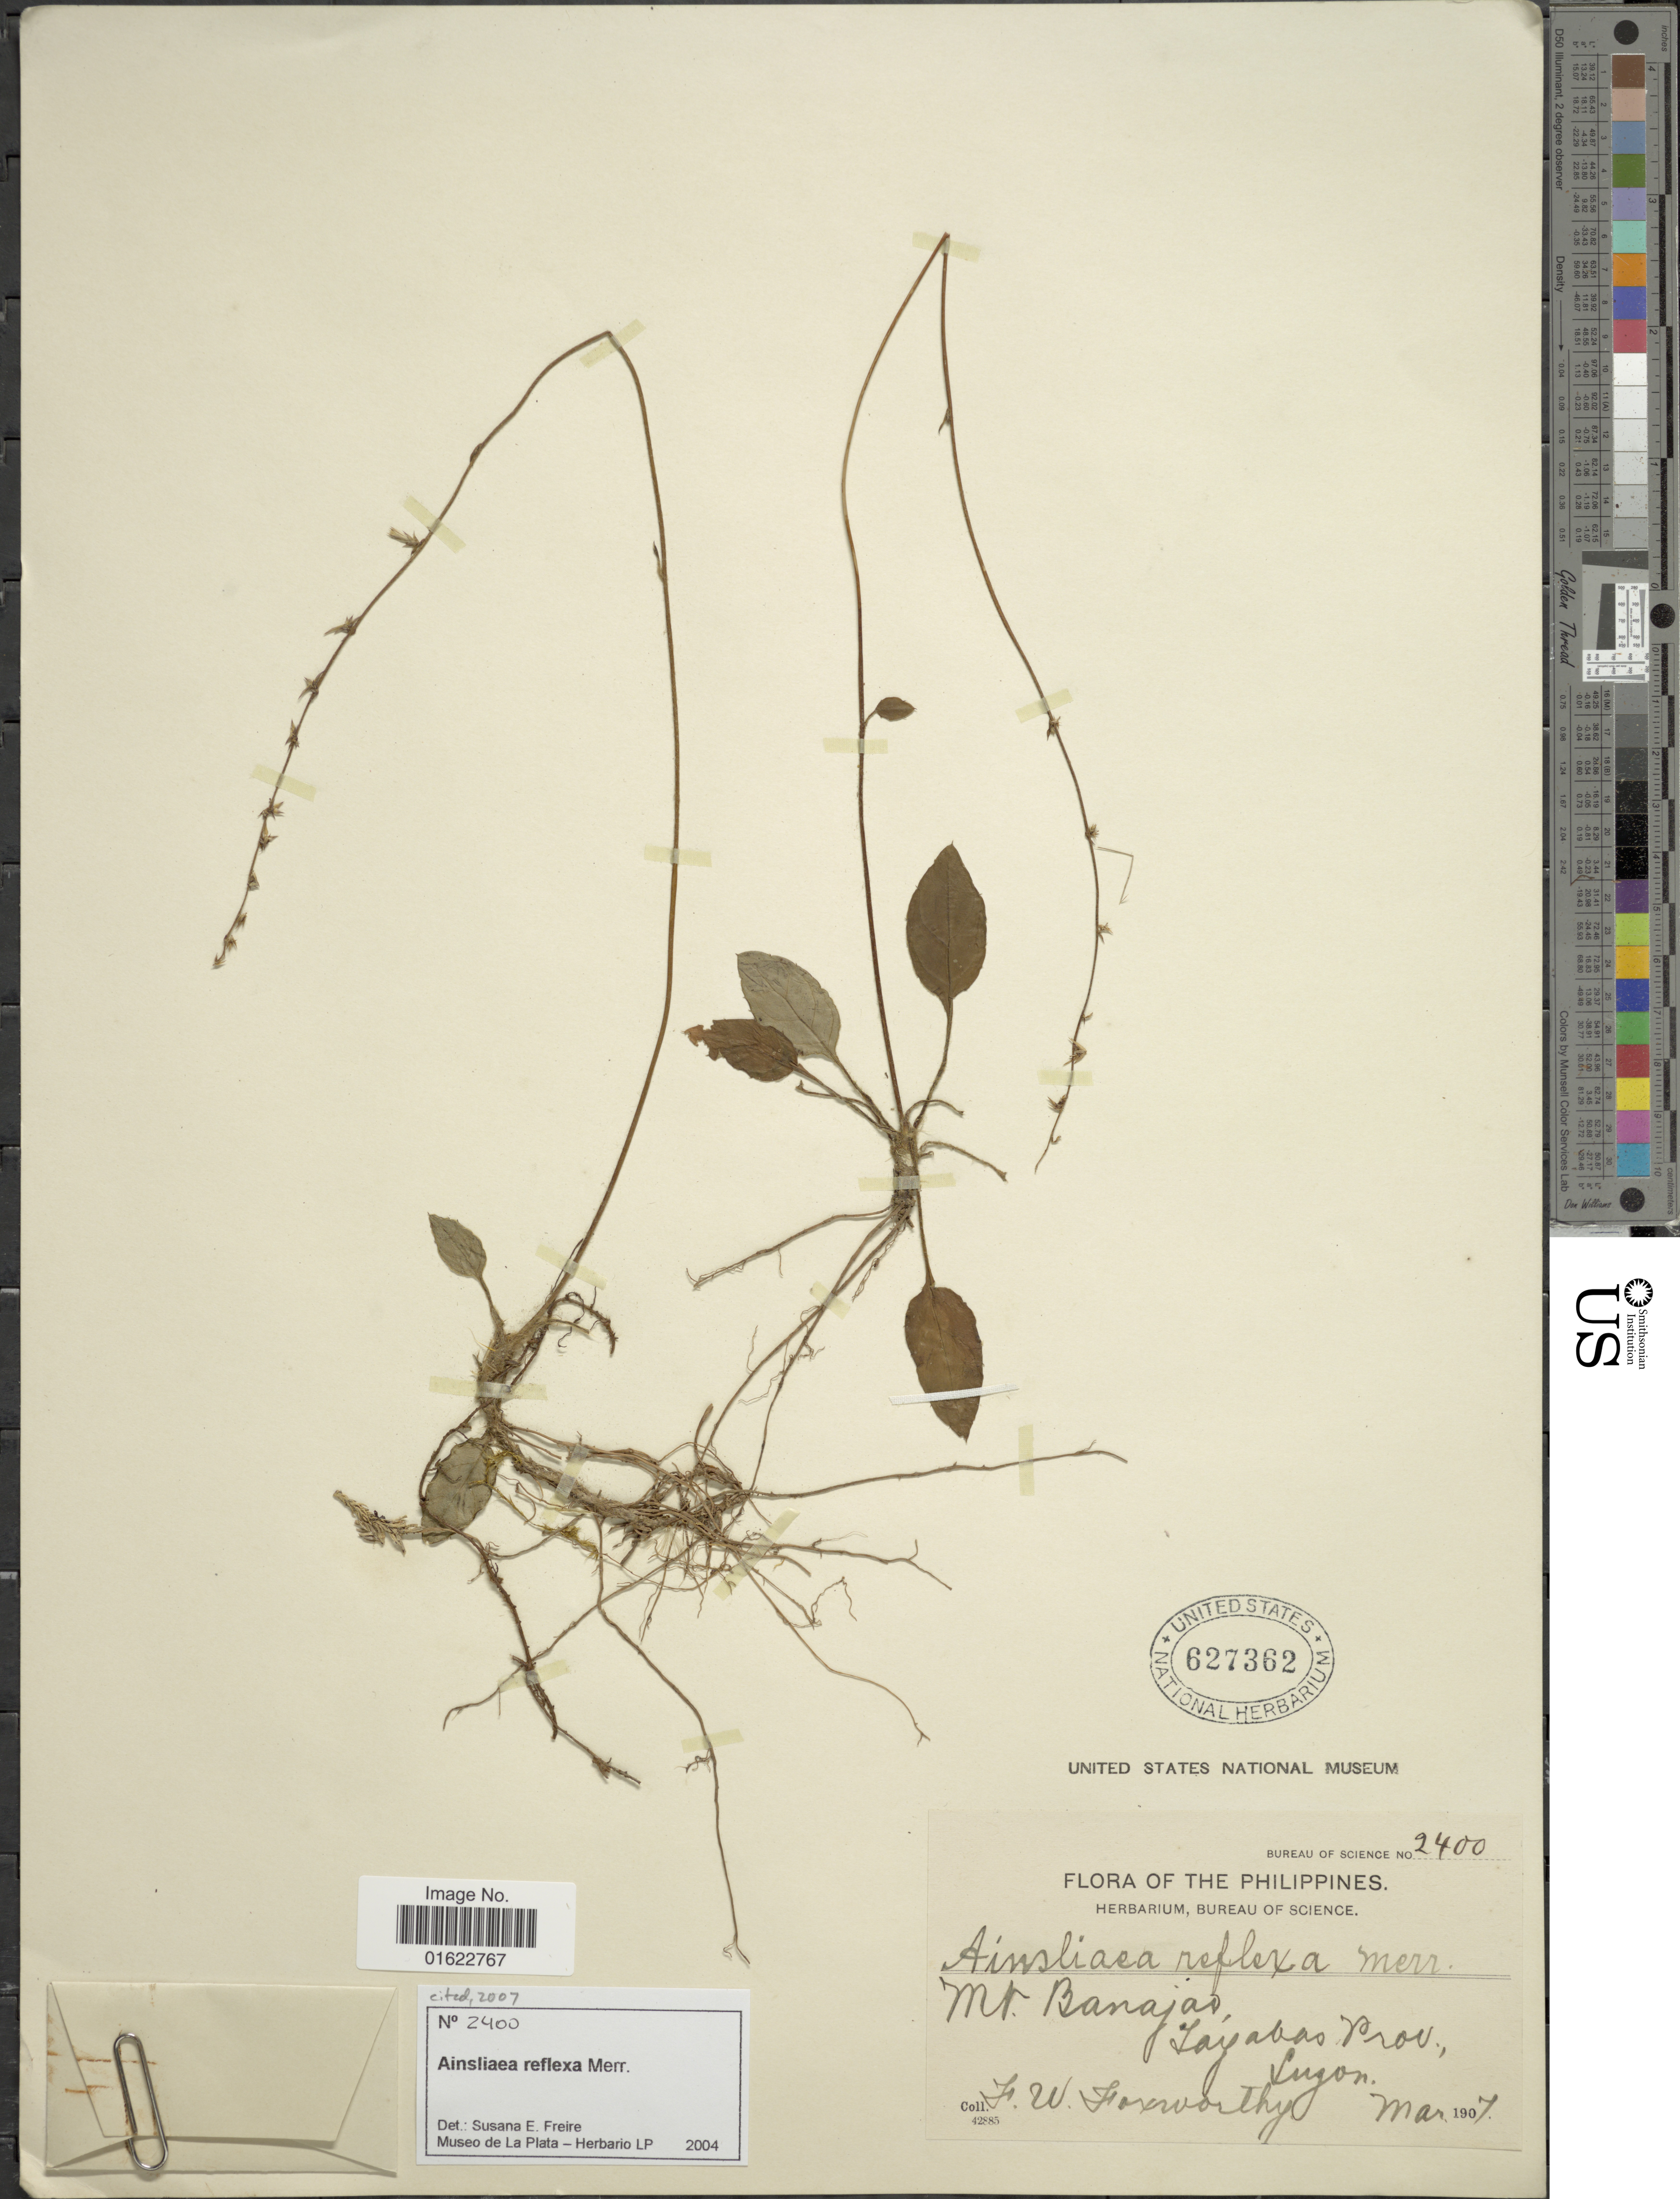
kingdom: Plantae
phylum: Tracheophyta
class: Magnoliopsida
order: Asterales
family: Asteraceae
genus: Ainsliaea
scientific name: Ainsliaea reflexa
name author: Merr.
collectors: F. W. Foxworthy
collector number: Bureau of Science 2400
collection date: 1907-03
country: Philippines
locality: Mt. Banajao, Tayabas Prov., Luzon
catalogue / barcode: US 627362